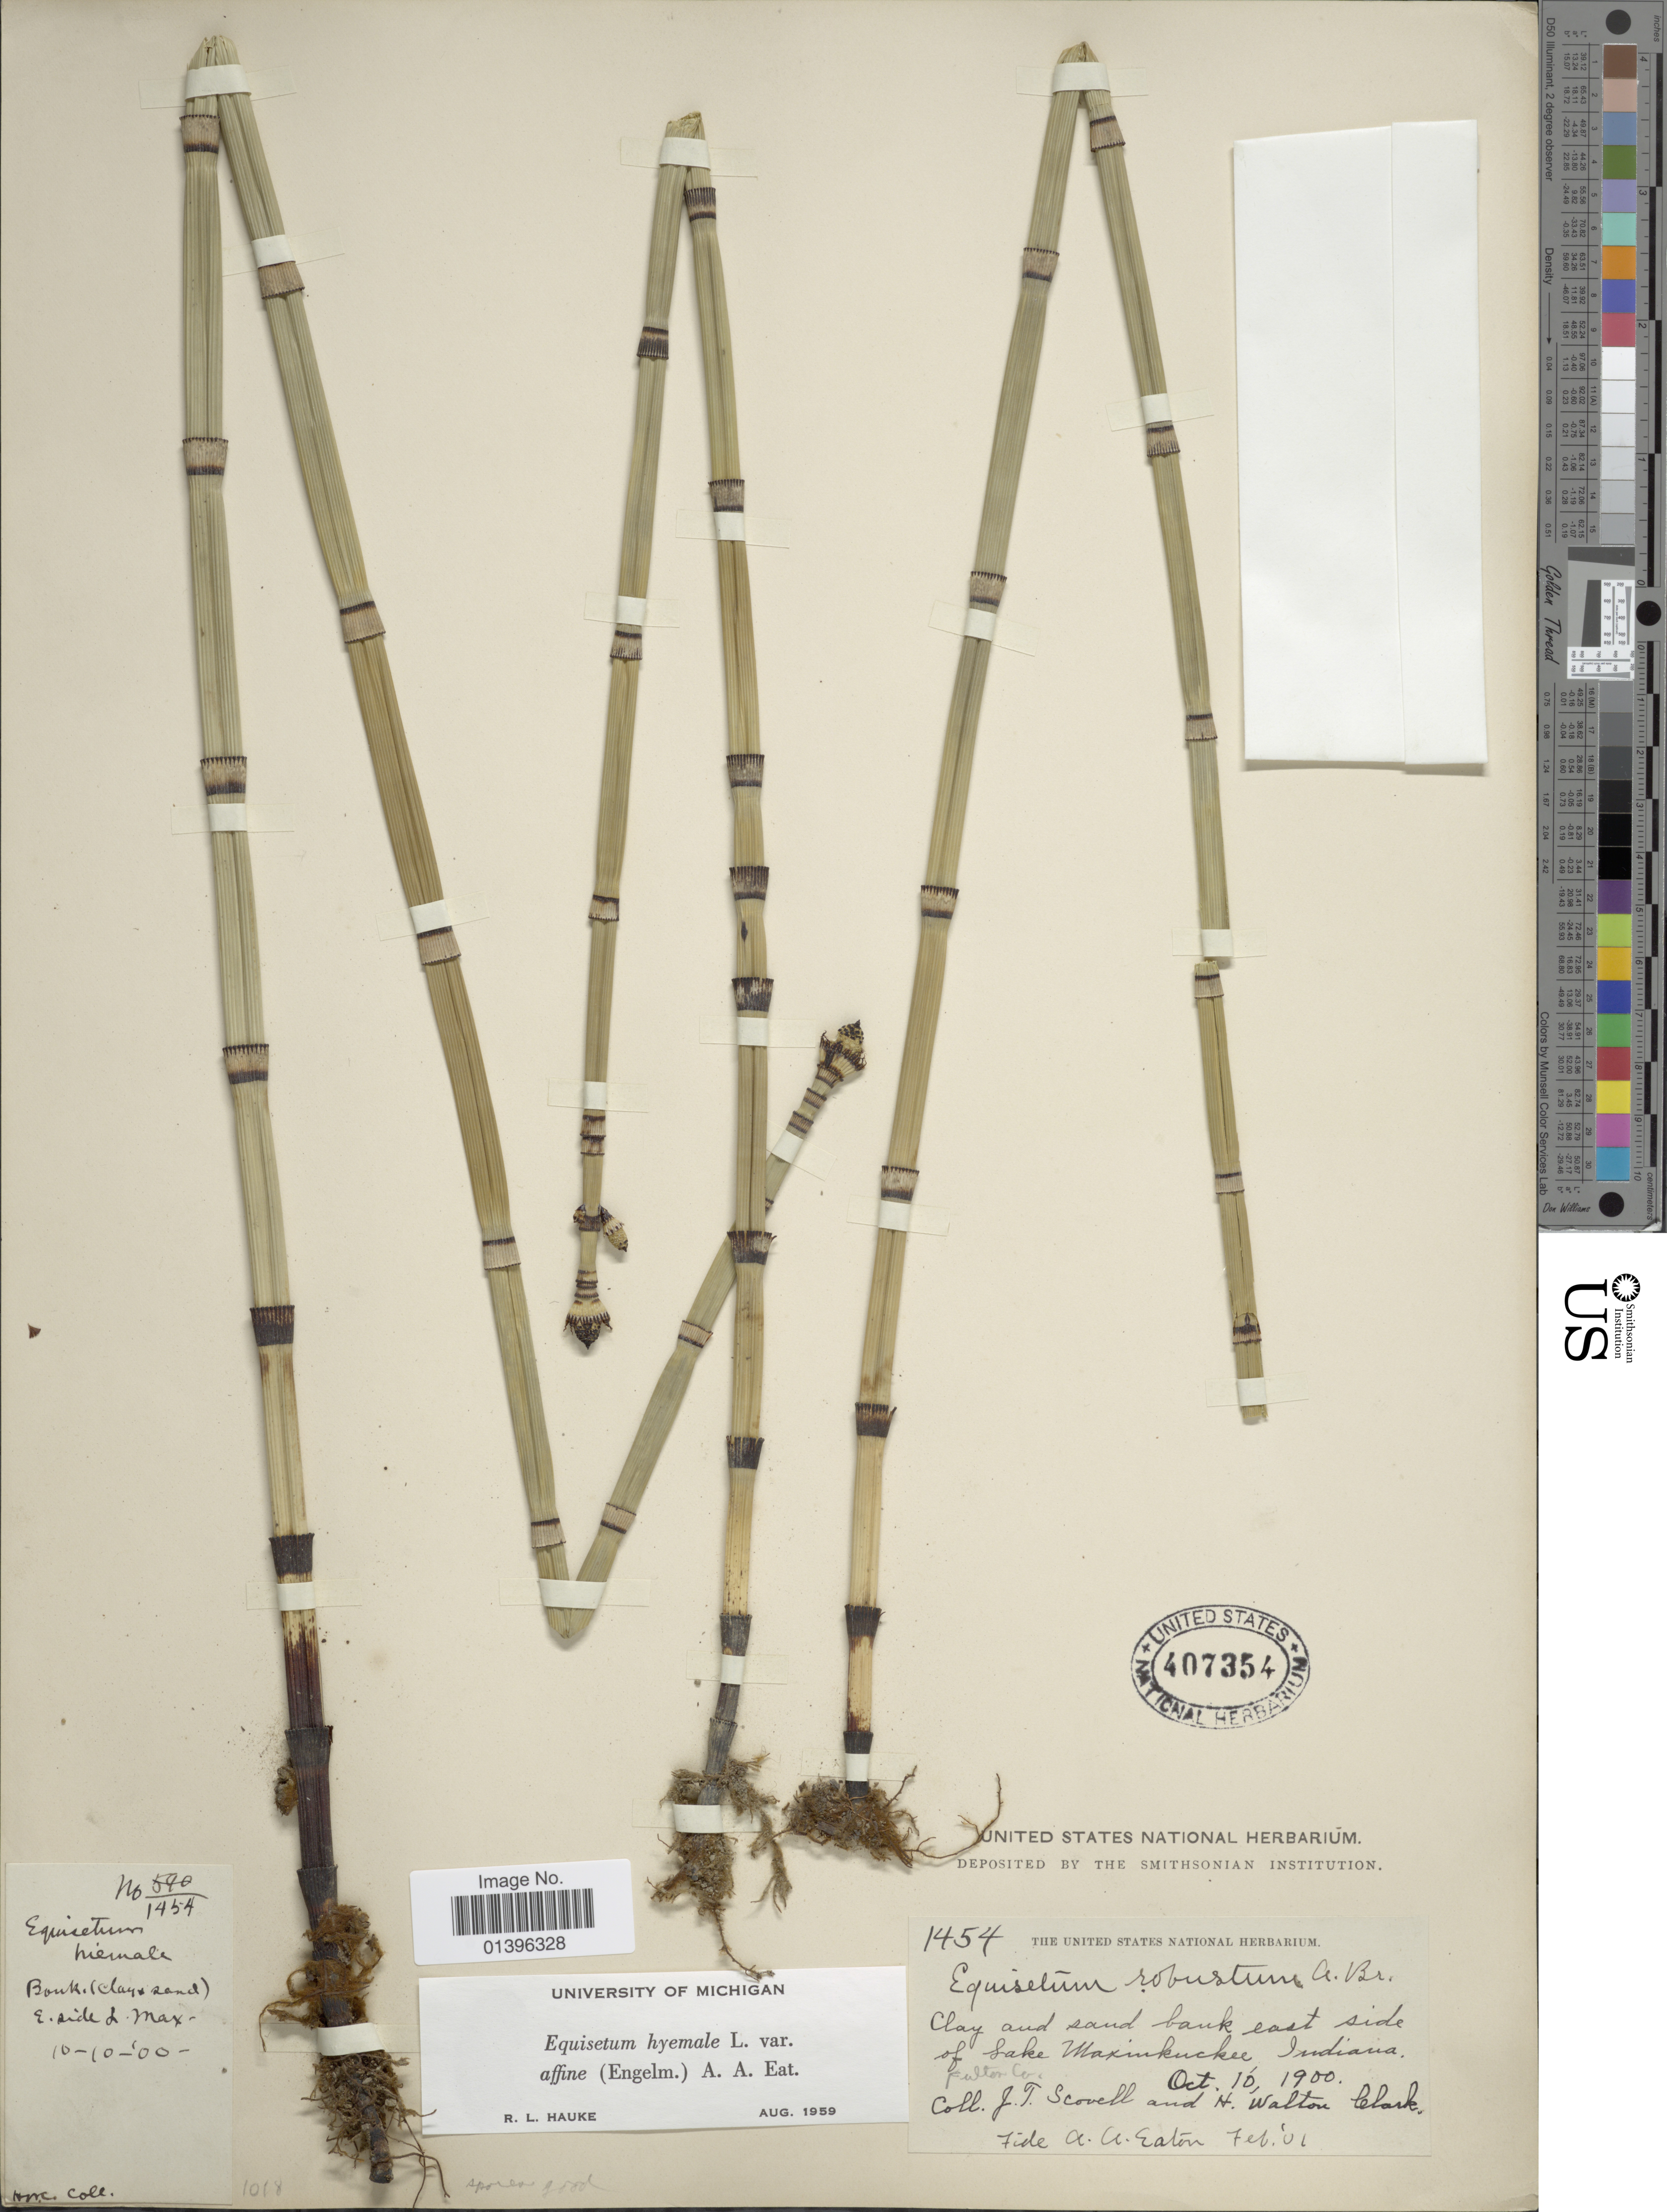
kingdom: Plantae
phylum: Tracheophyta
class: Polypodiopsida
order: Equisetales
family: Equisetaceae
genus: Equisetum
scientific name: Equisetum hyemale var. affine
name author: (Engelm.) A.A. Eaton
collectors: J. T. Scovell & H. W. Clark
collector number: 1454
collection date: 1900-10-10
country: United States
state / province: Indiana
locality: Clay and sand bank east side of Lake Maxinkuckee, Indiana, Fulton Co.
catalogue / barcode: US 407354